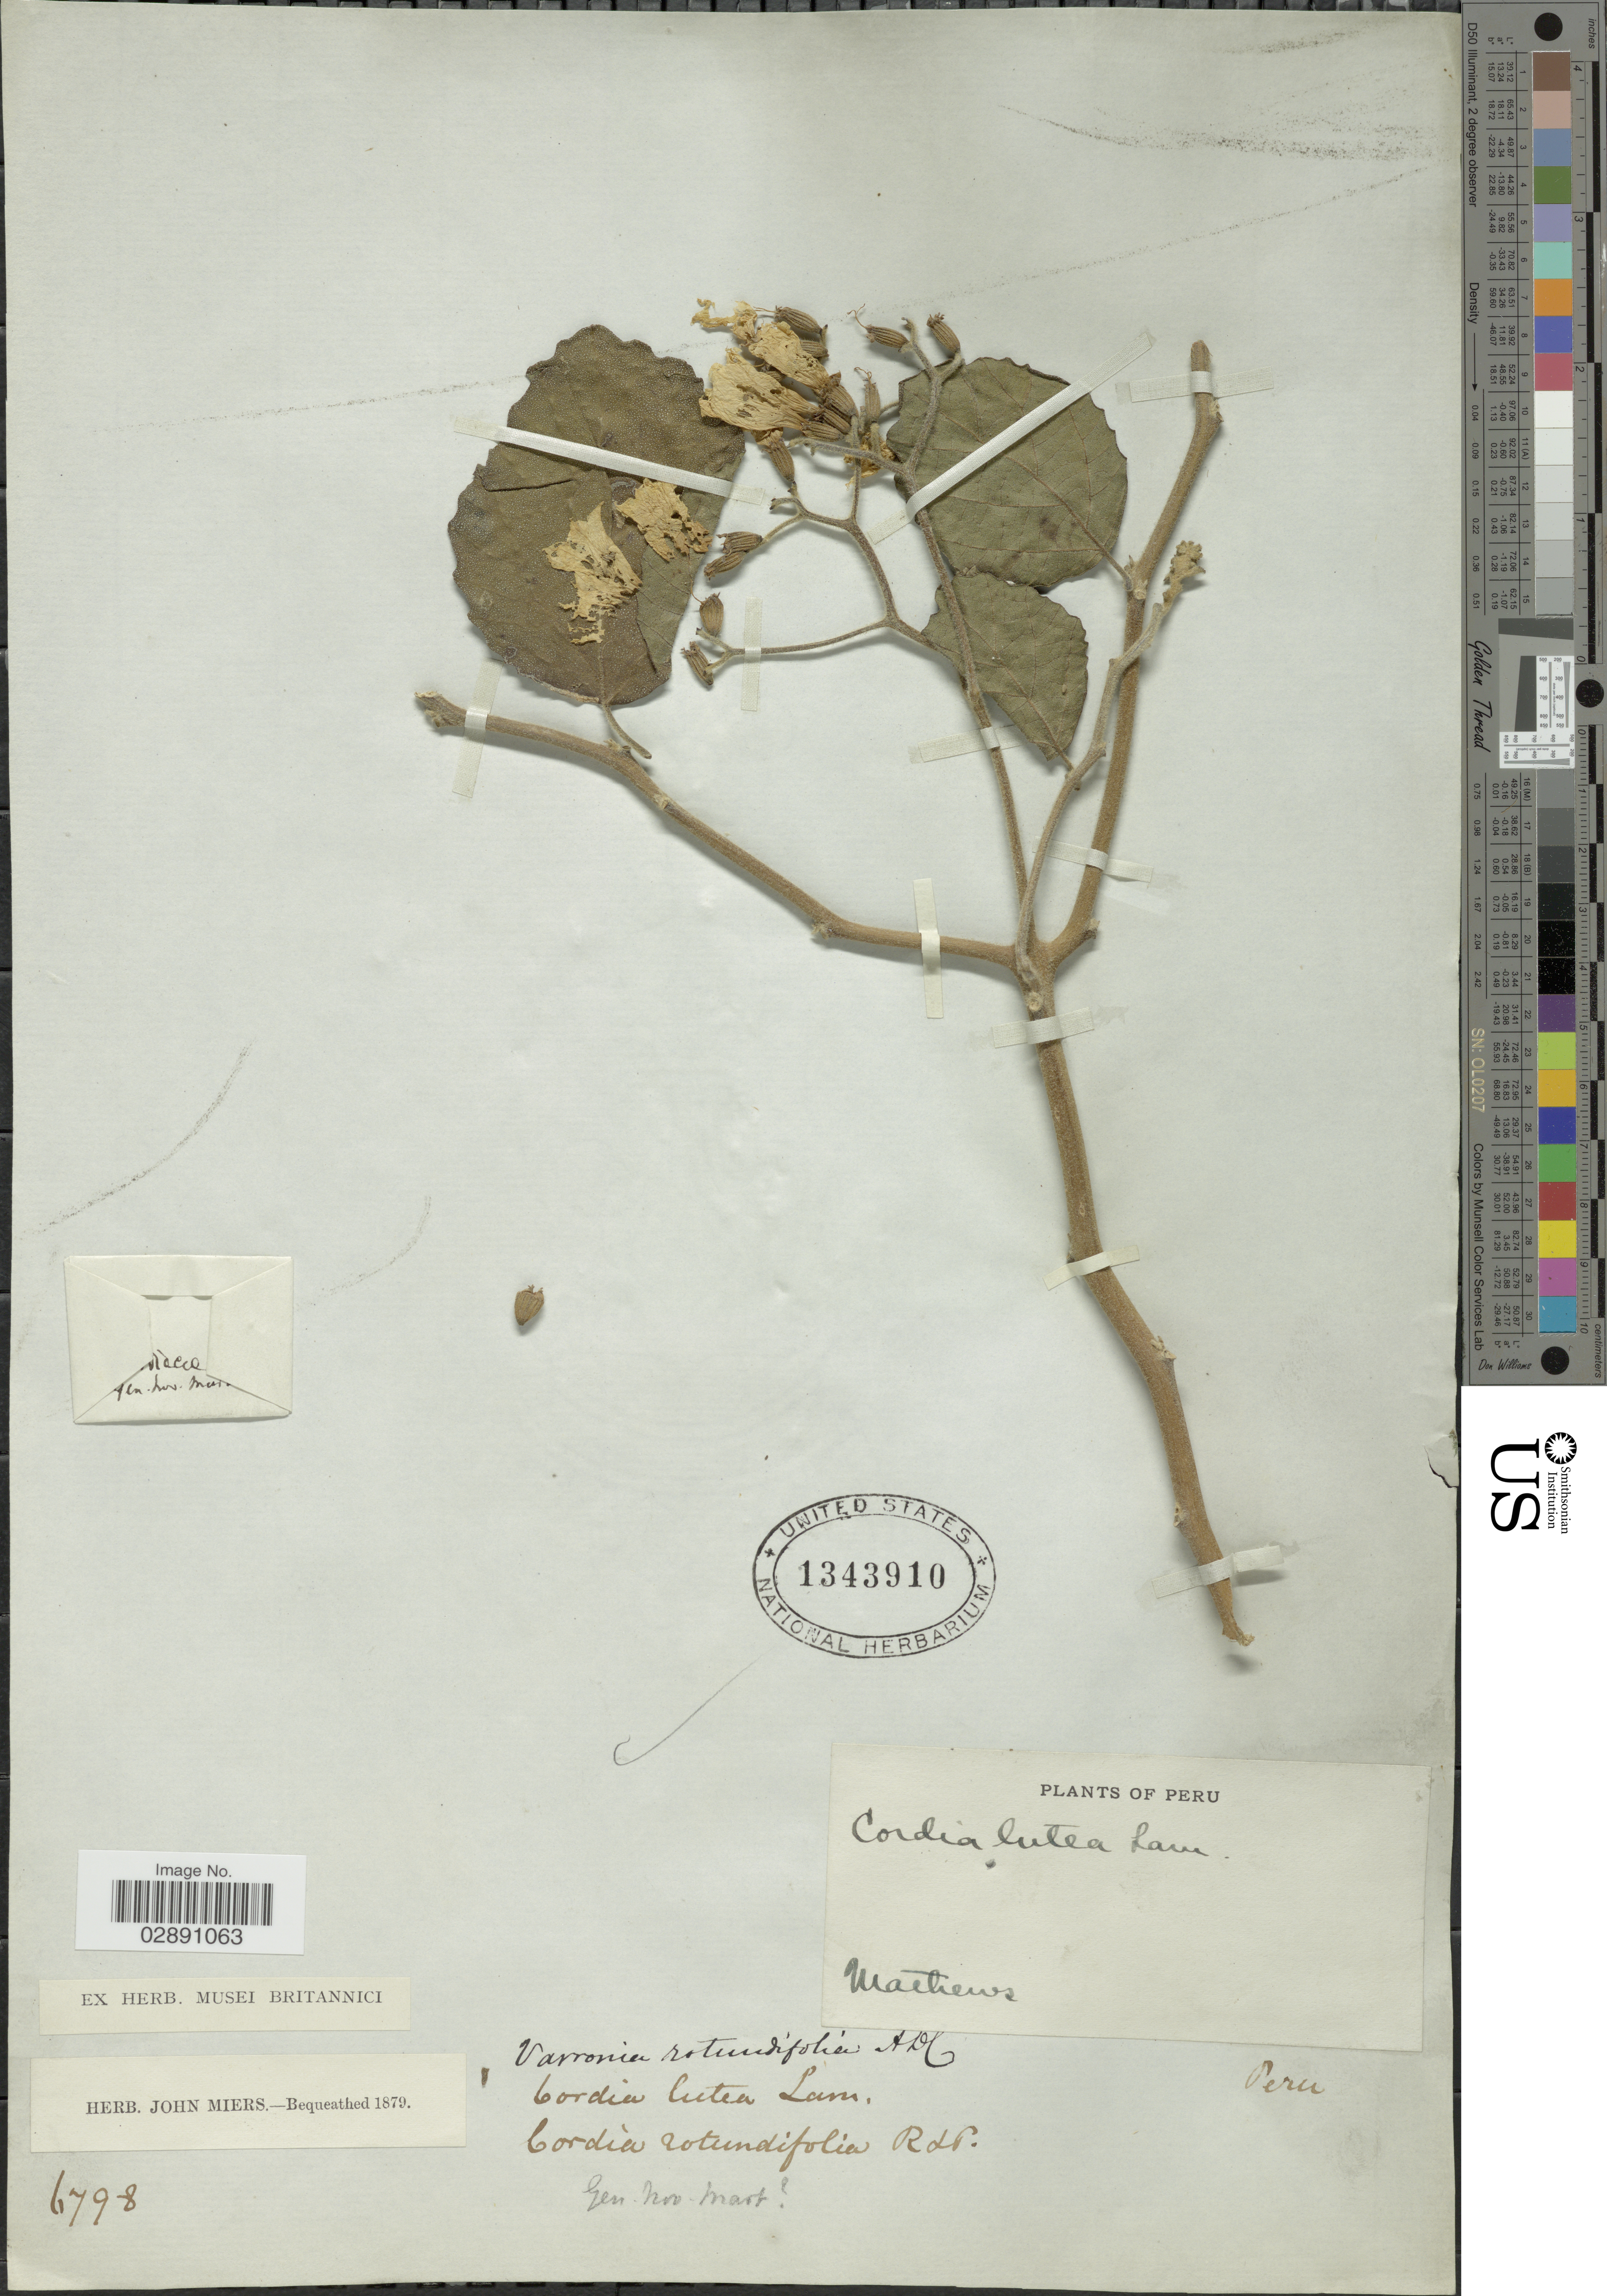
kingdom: Plantae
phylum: Tracheophyta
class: Magnoliopsida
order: Boraginales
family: Cordiaceae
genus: Cordia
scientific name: Cordia lutea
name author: Lam.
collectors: -- Mathews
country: Peru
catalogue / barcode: US 1343910